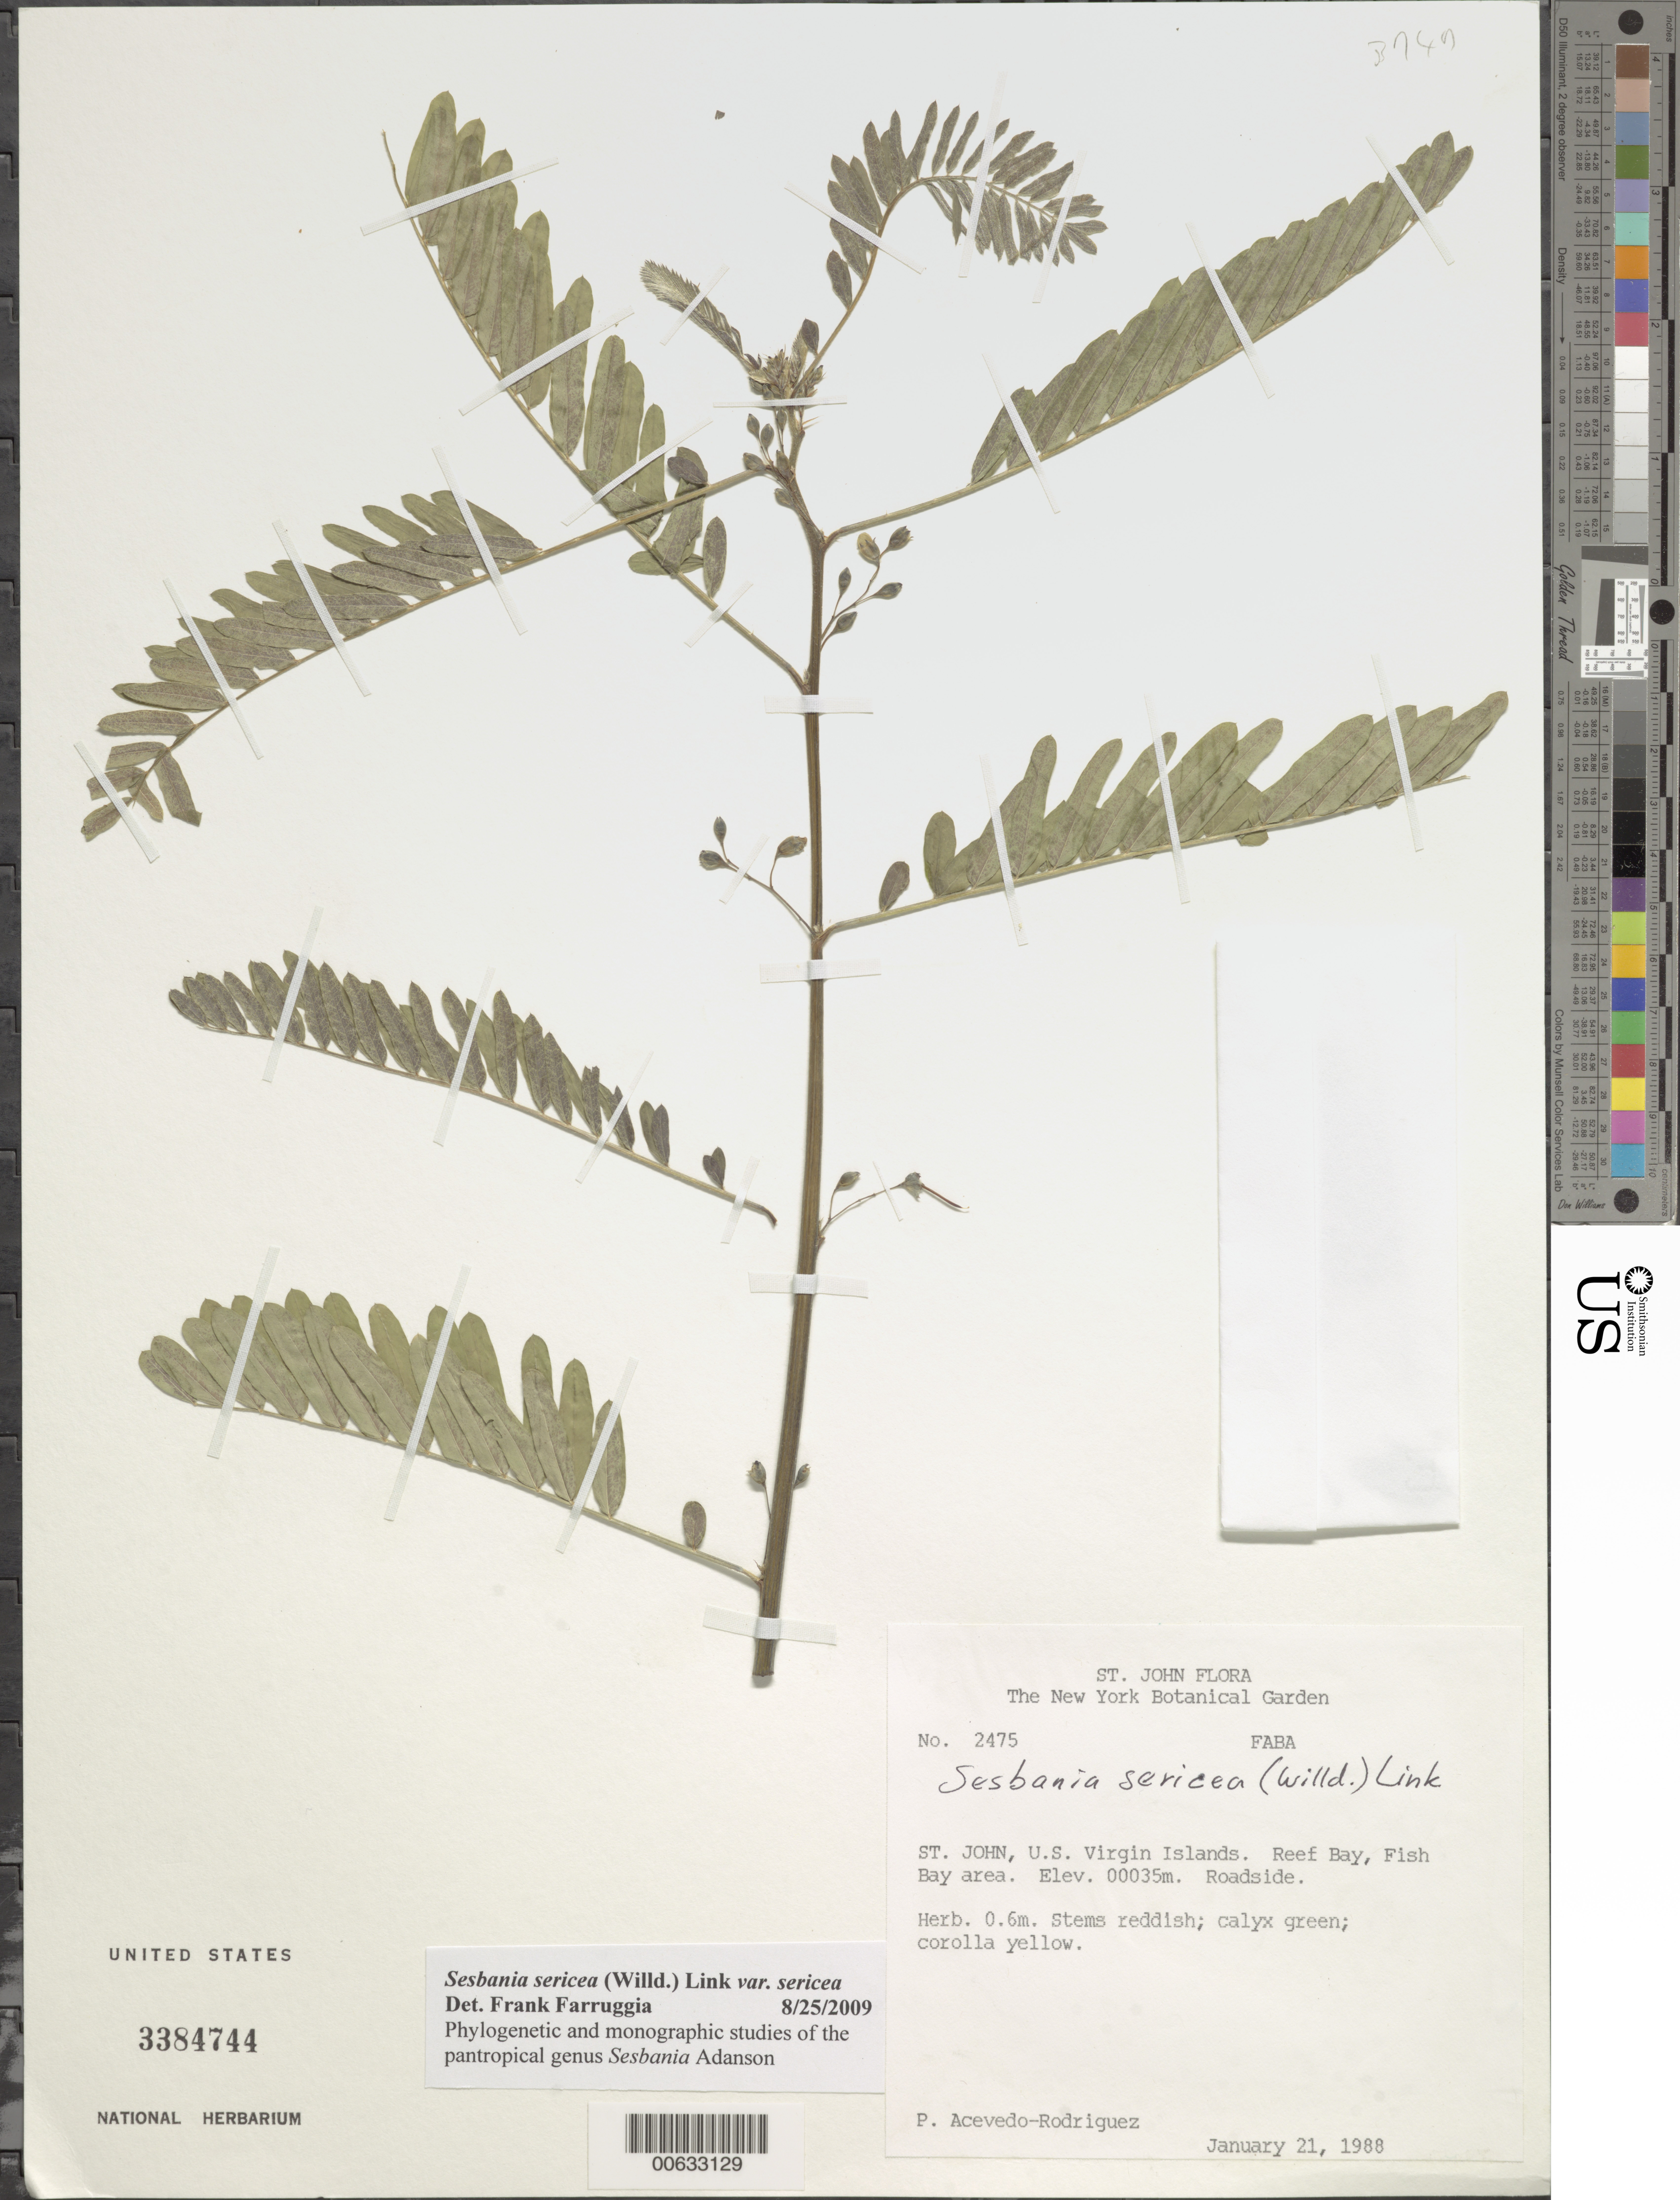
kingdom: Plantae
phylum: Tracheophyta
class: Magnoliopsida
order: Fabales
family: Fabaceae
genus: Sesbania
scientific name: Sesbania sericea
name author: (Willd.) Link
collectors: P. Acevedo-Rodr.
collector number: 2475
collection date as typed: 21 Jan 1988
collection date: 1988-01-21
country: U.S. Virgin Islands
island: St. John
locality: Reef Bay Quarter; Fish Bay area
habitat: Roadside.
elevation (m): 35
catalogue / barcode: US 3384744